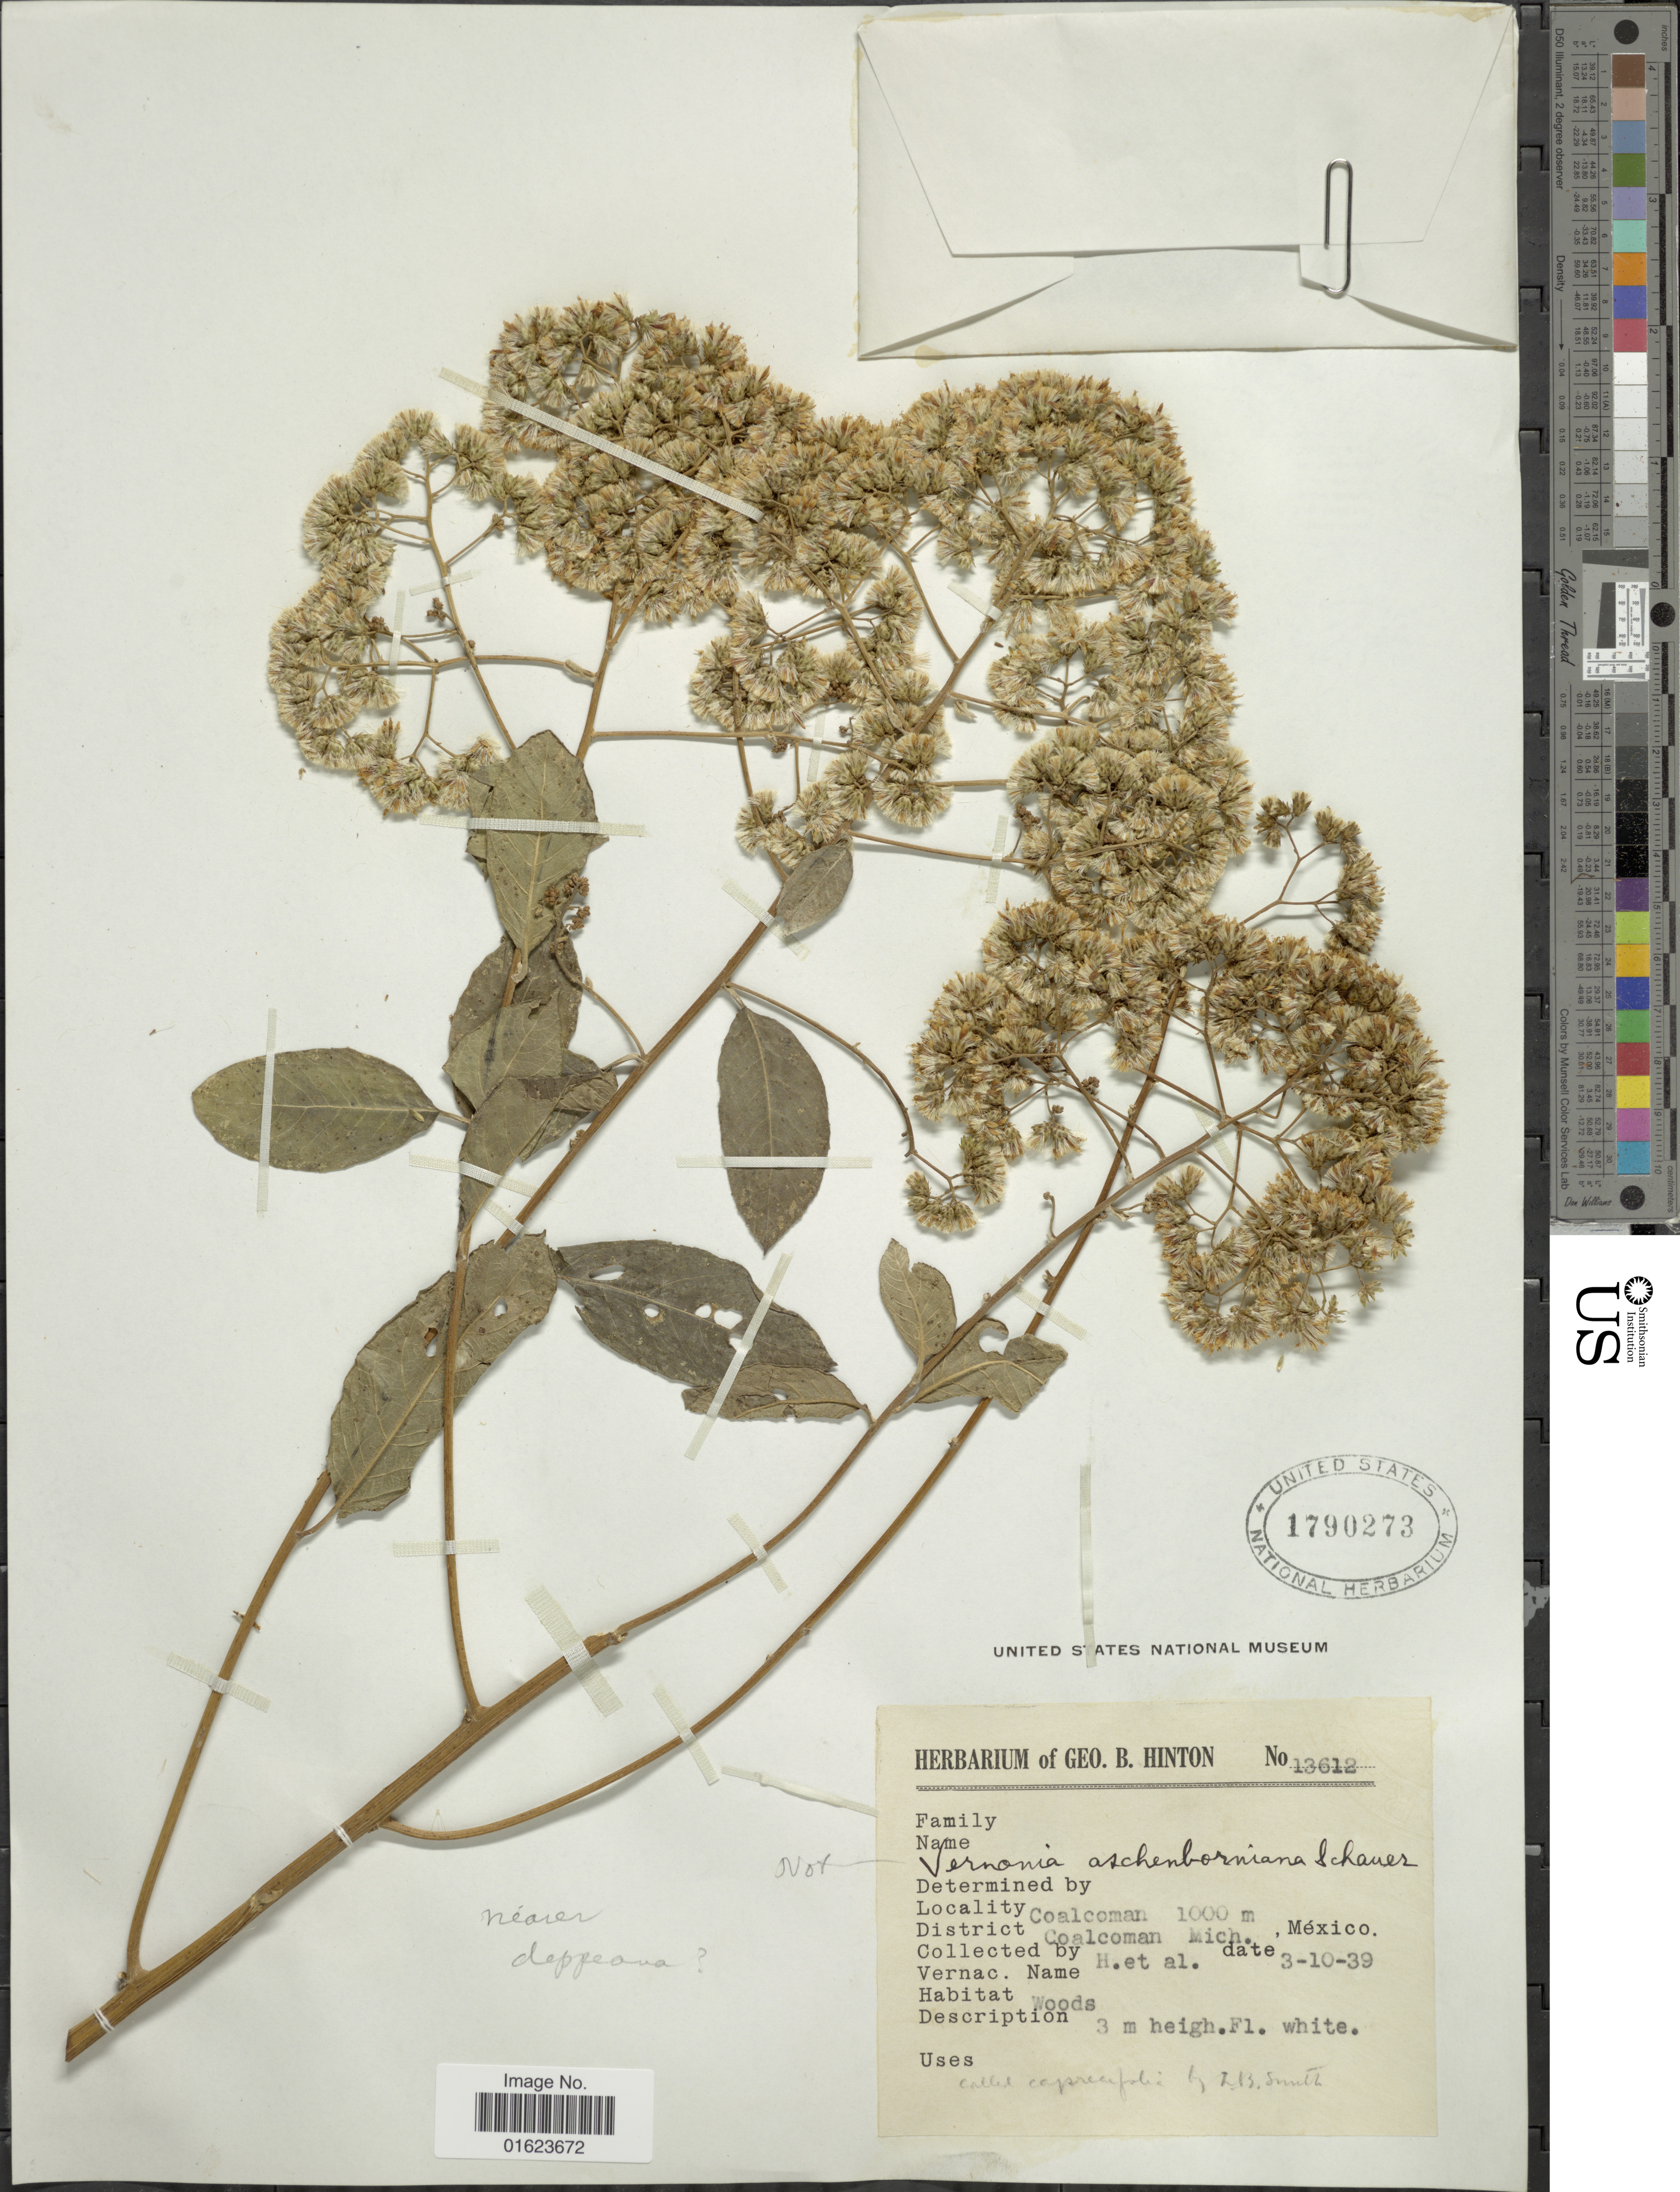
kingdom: Plantae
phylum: Tracheophyta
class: Magnoliopsida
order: Asterales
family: Asteraceae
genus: Vernonanthura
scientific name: Vernonanthura deppeana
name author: (Less.) H. Rob.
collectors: G. B. Hinton & et al.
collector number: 13612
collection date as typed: Transcribed d/m/y: 3/10/39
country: Mexico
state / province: Michoacán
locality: Coalcoman, Mich, Mexico.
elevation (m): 1000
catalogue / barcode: US 1790273